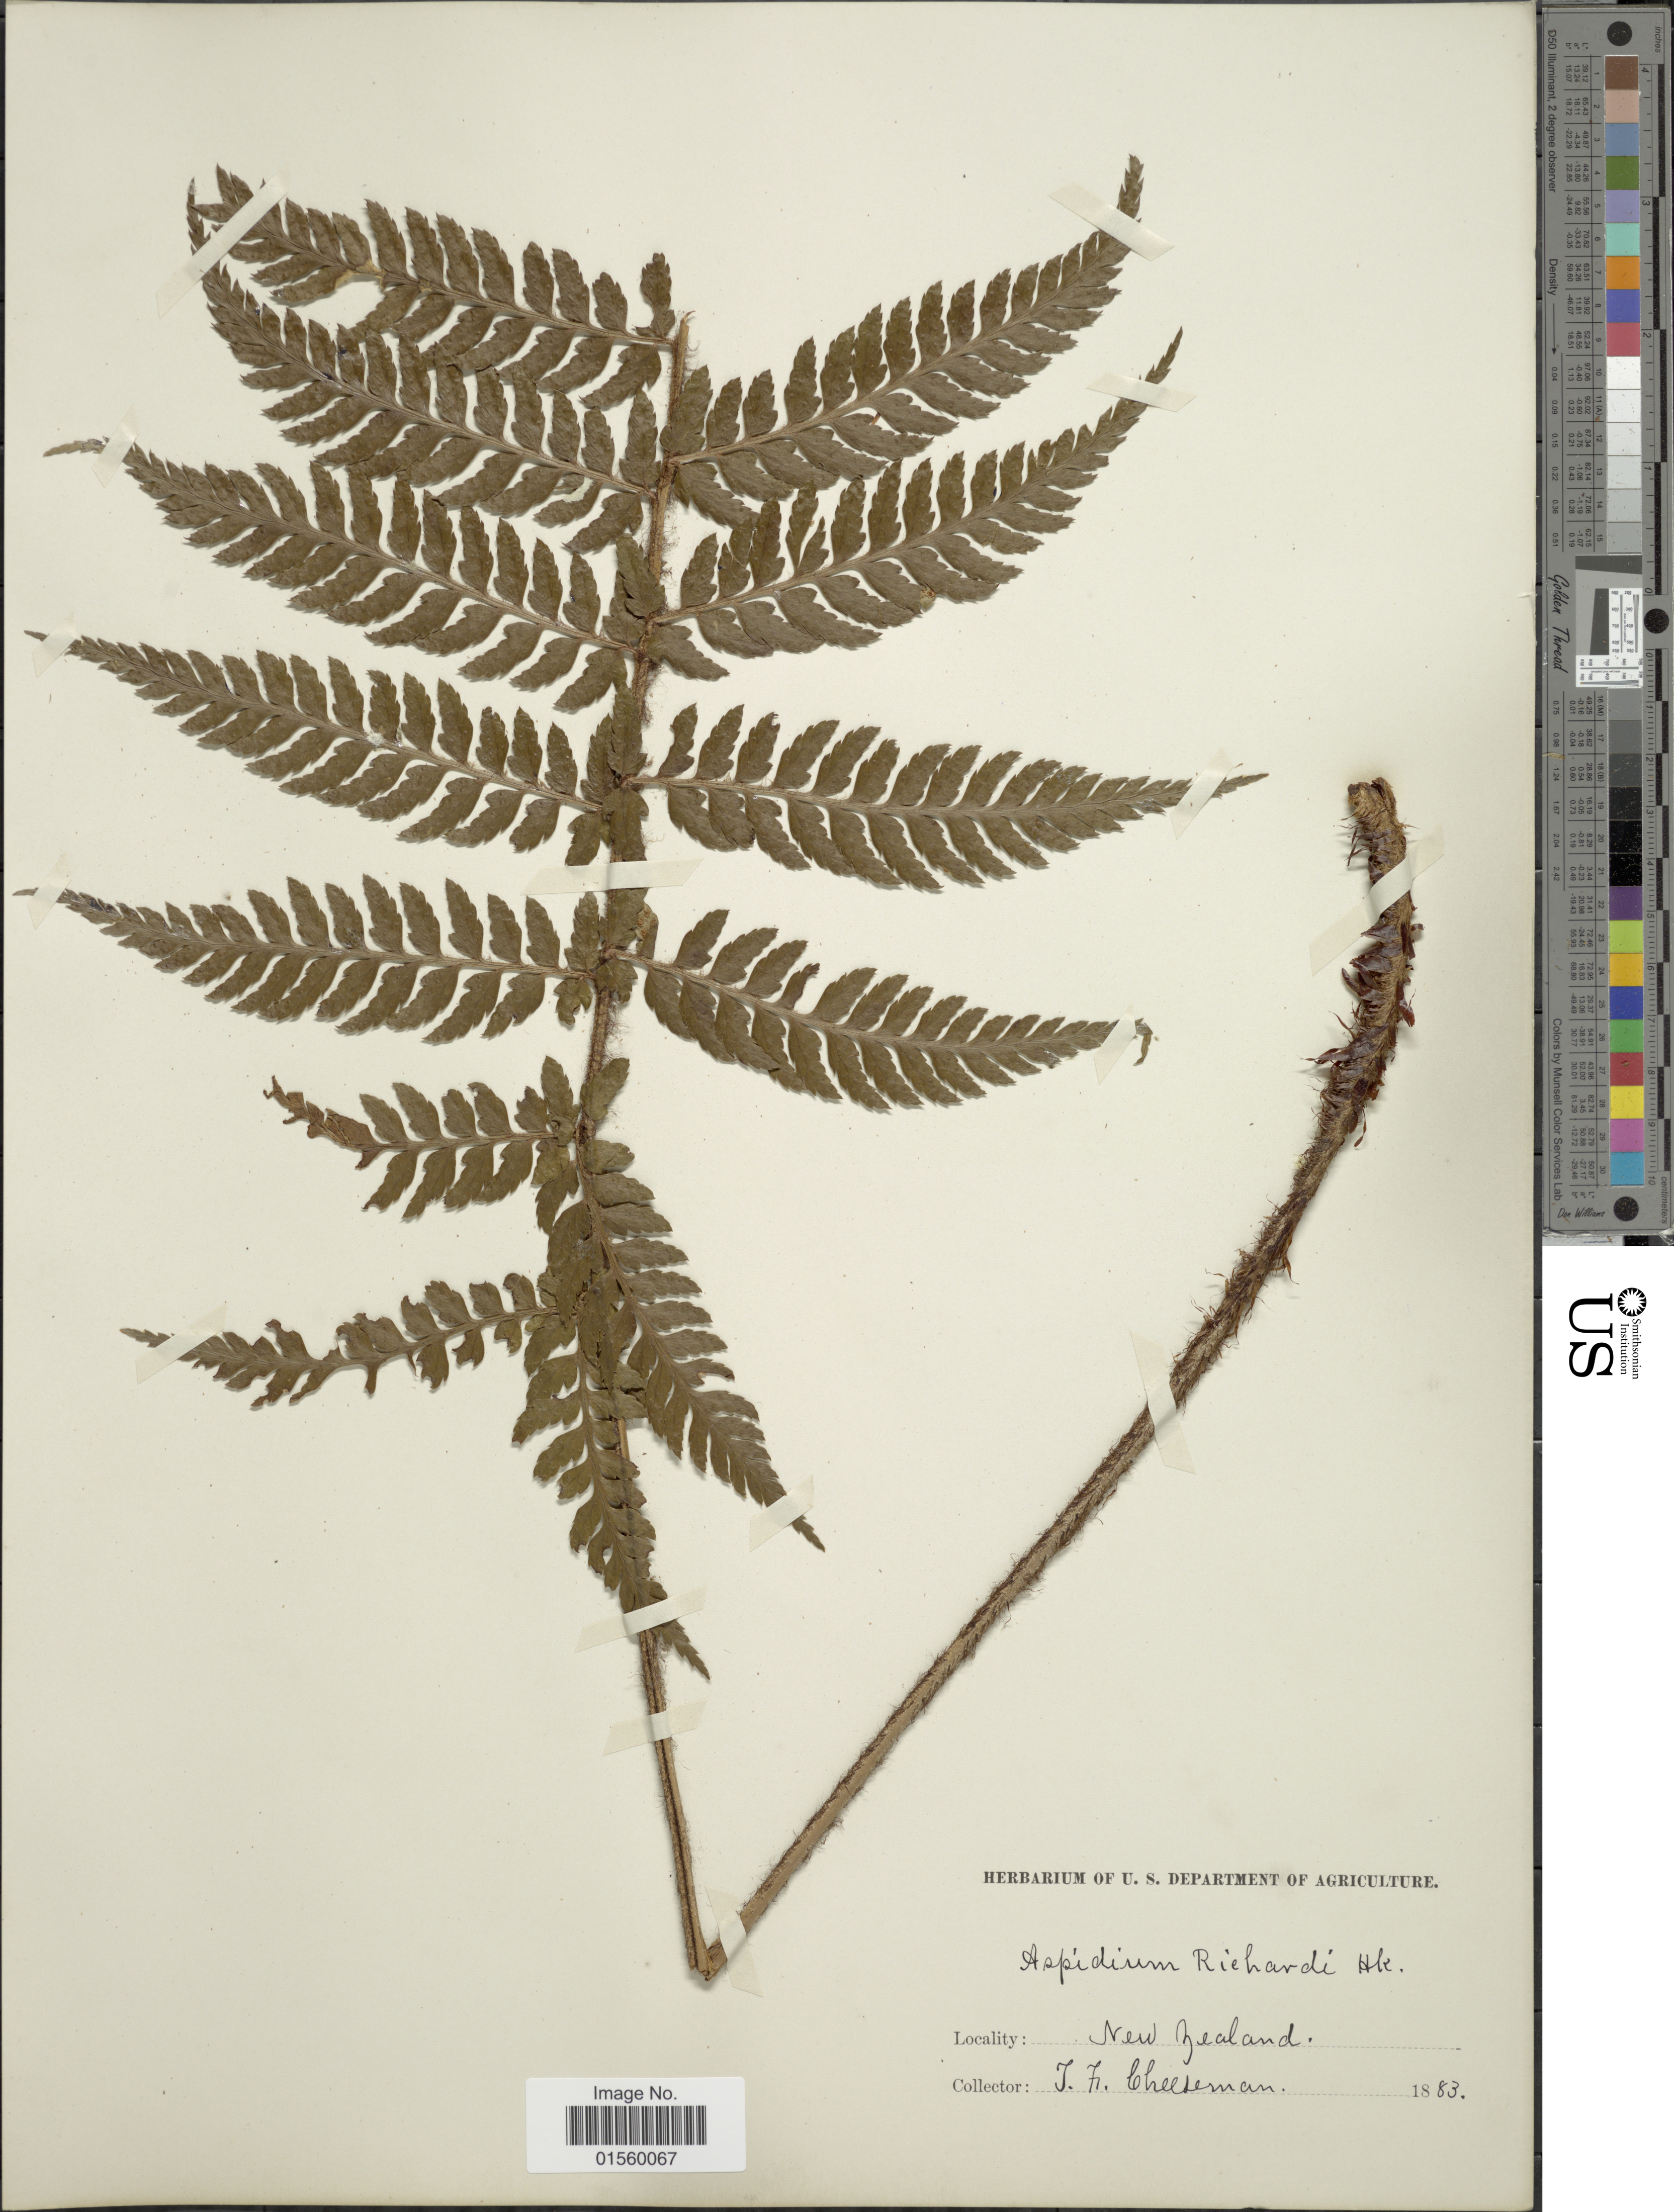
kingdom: Plantae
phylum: Tracheophyta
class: Polypodiopsida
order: Polypodiales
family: Dryopteridaceae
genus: Polystichum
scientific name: Polystichum richardii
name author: J. Sm.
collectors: T. F. Cheeseman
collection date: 1883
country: New Zealand